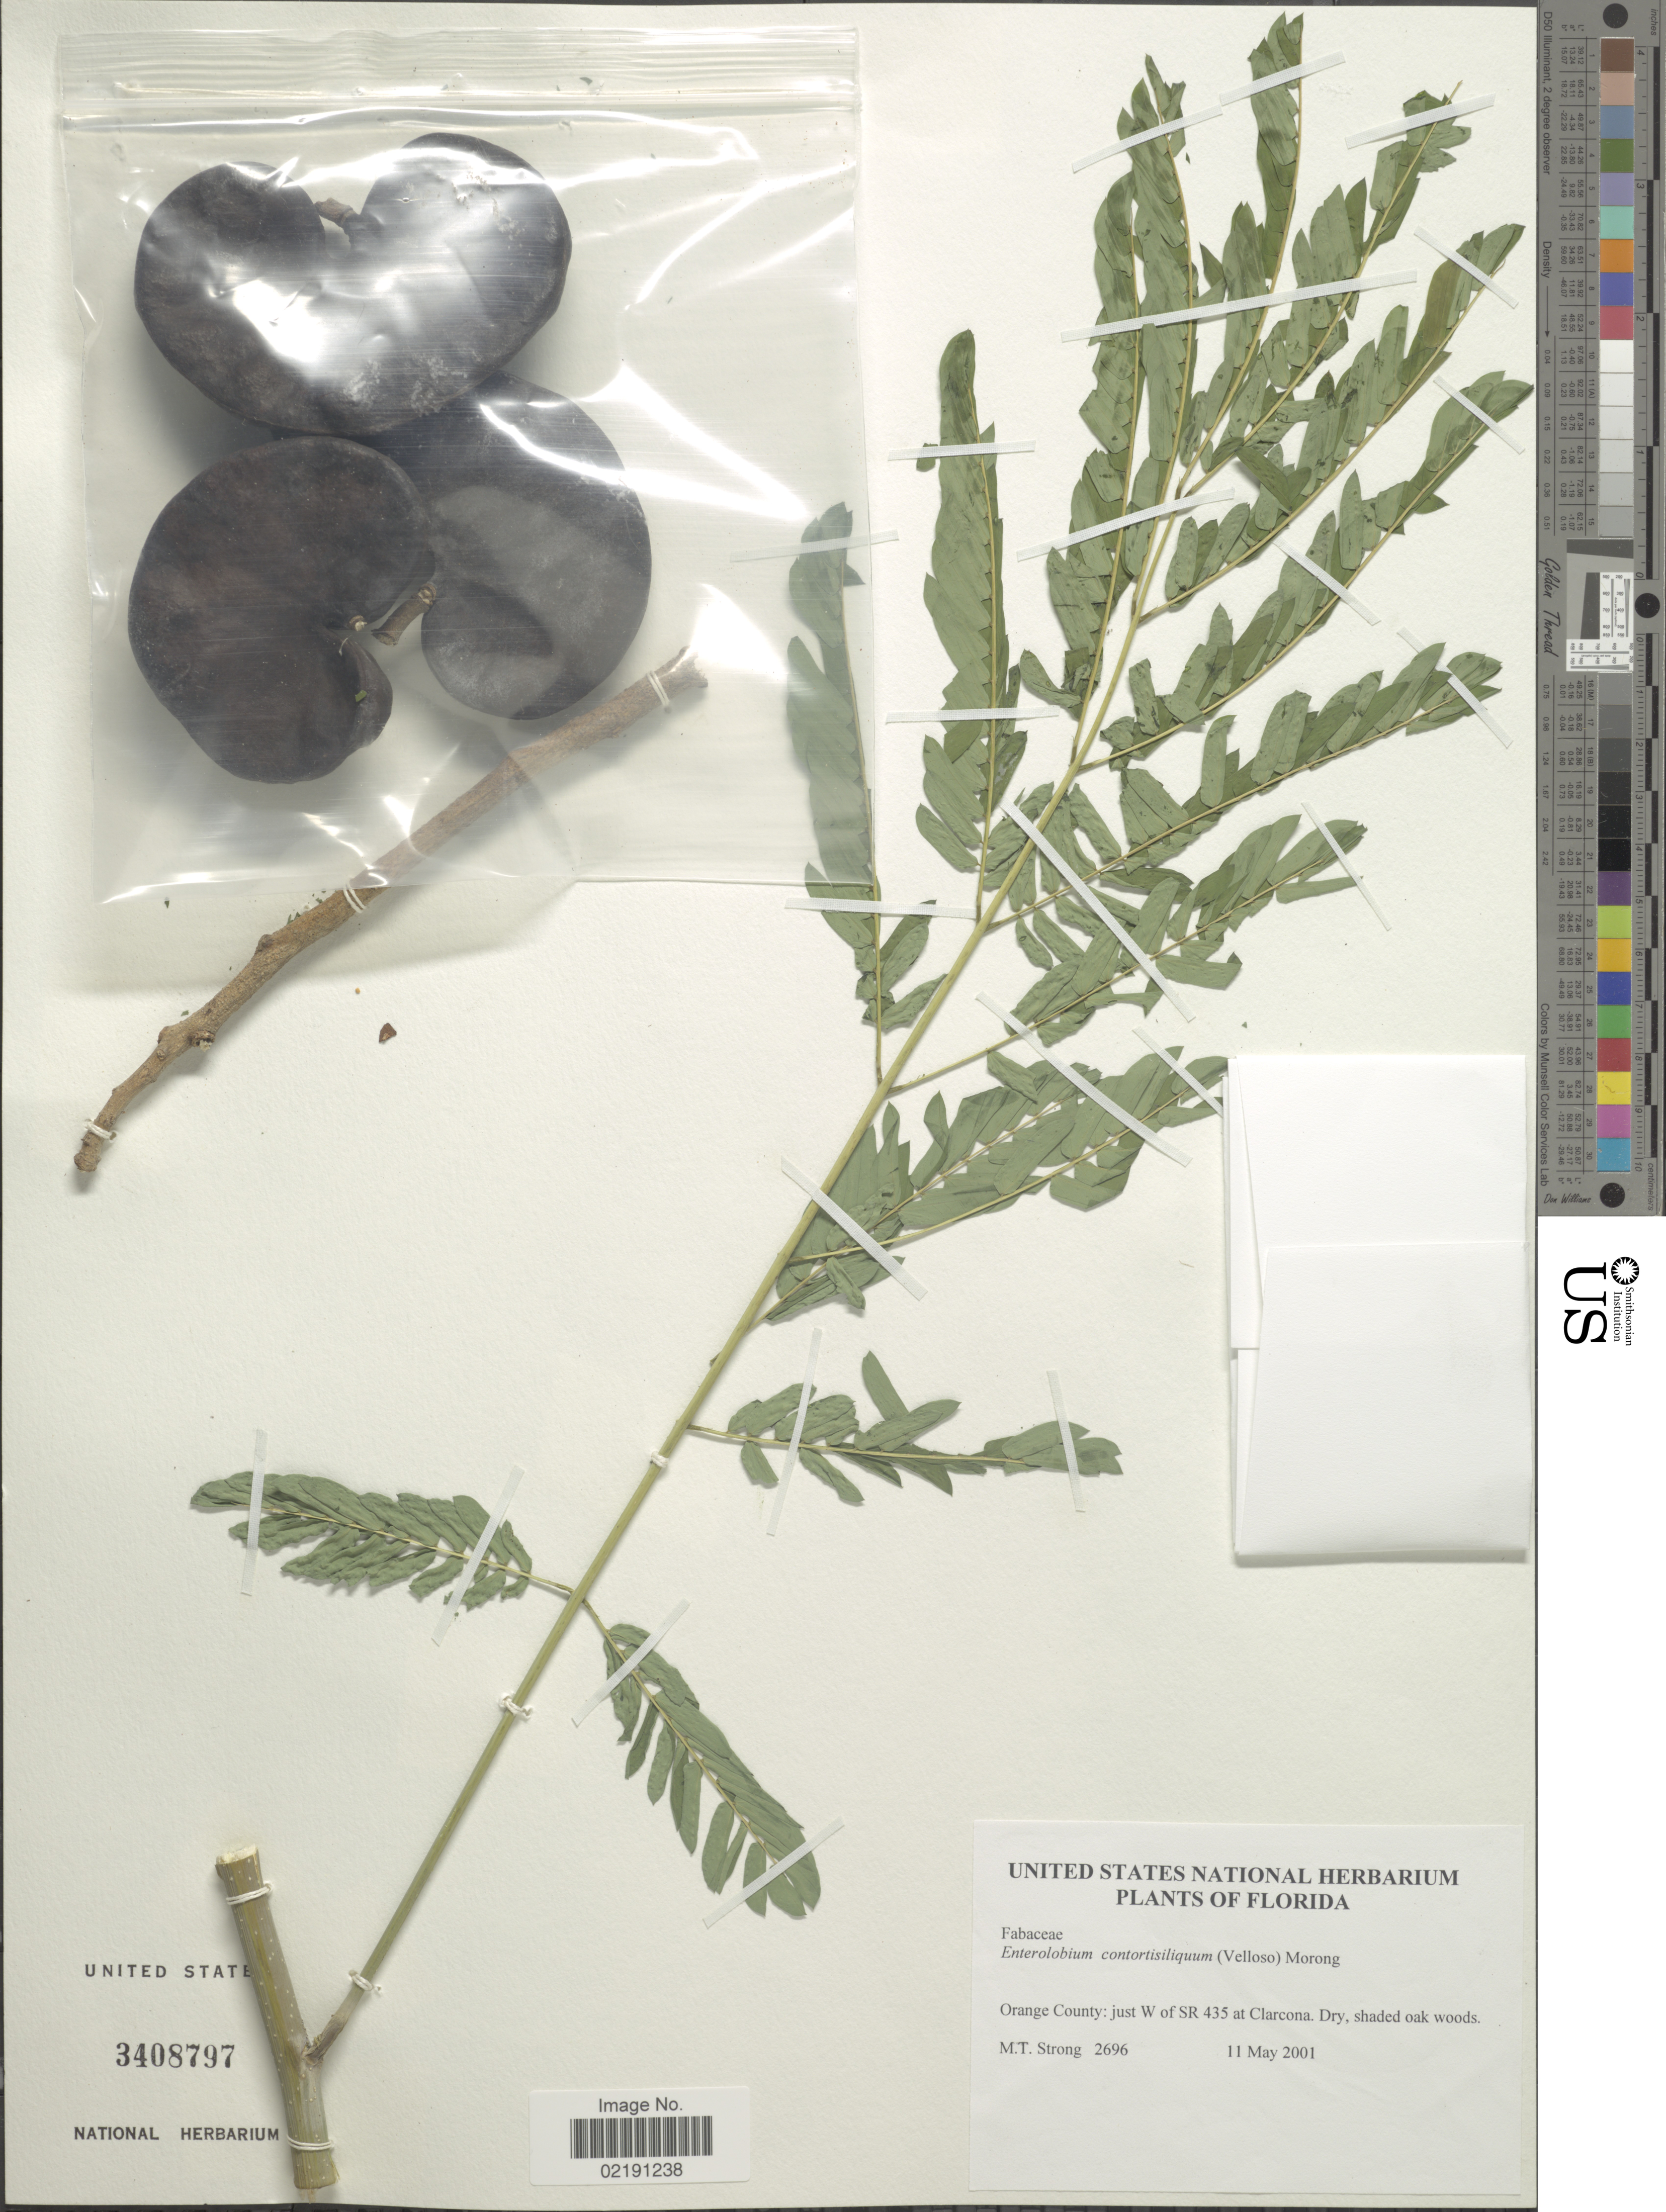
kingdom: Plantae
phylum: Tracheophyta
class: Magnoliopsida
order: Fabales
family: Fabaceae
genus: Enterolobium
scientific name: Enterolobium contortisiliquum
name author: (Vell.) Morong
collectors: M. T. Strong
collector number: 2696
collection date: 2001-05-11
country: United States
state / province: Florida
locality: Orange County: just W of SR 435 at Clarcona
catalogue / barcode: US 3408797